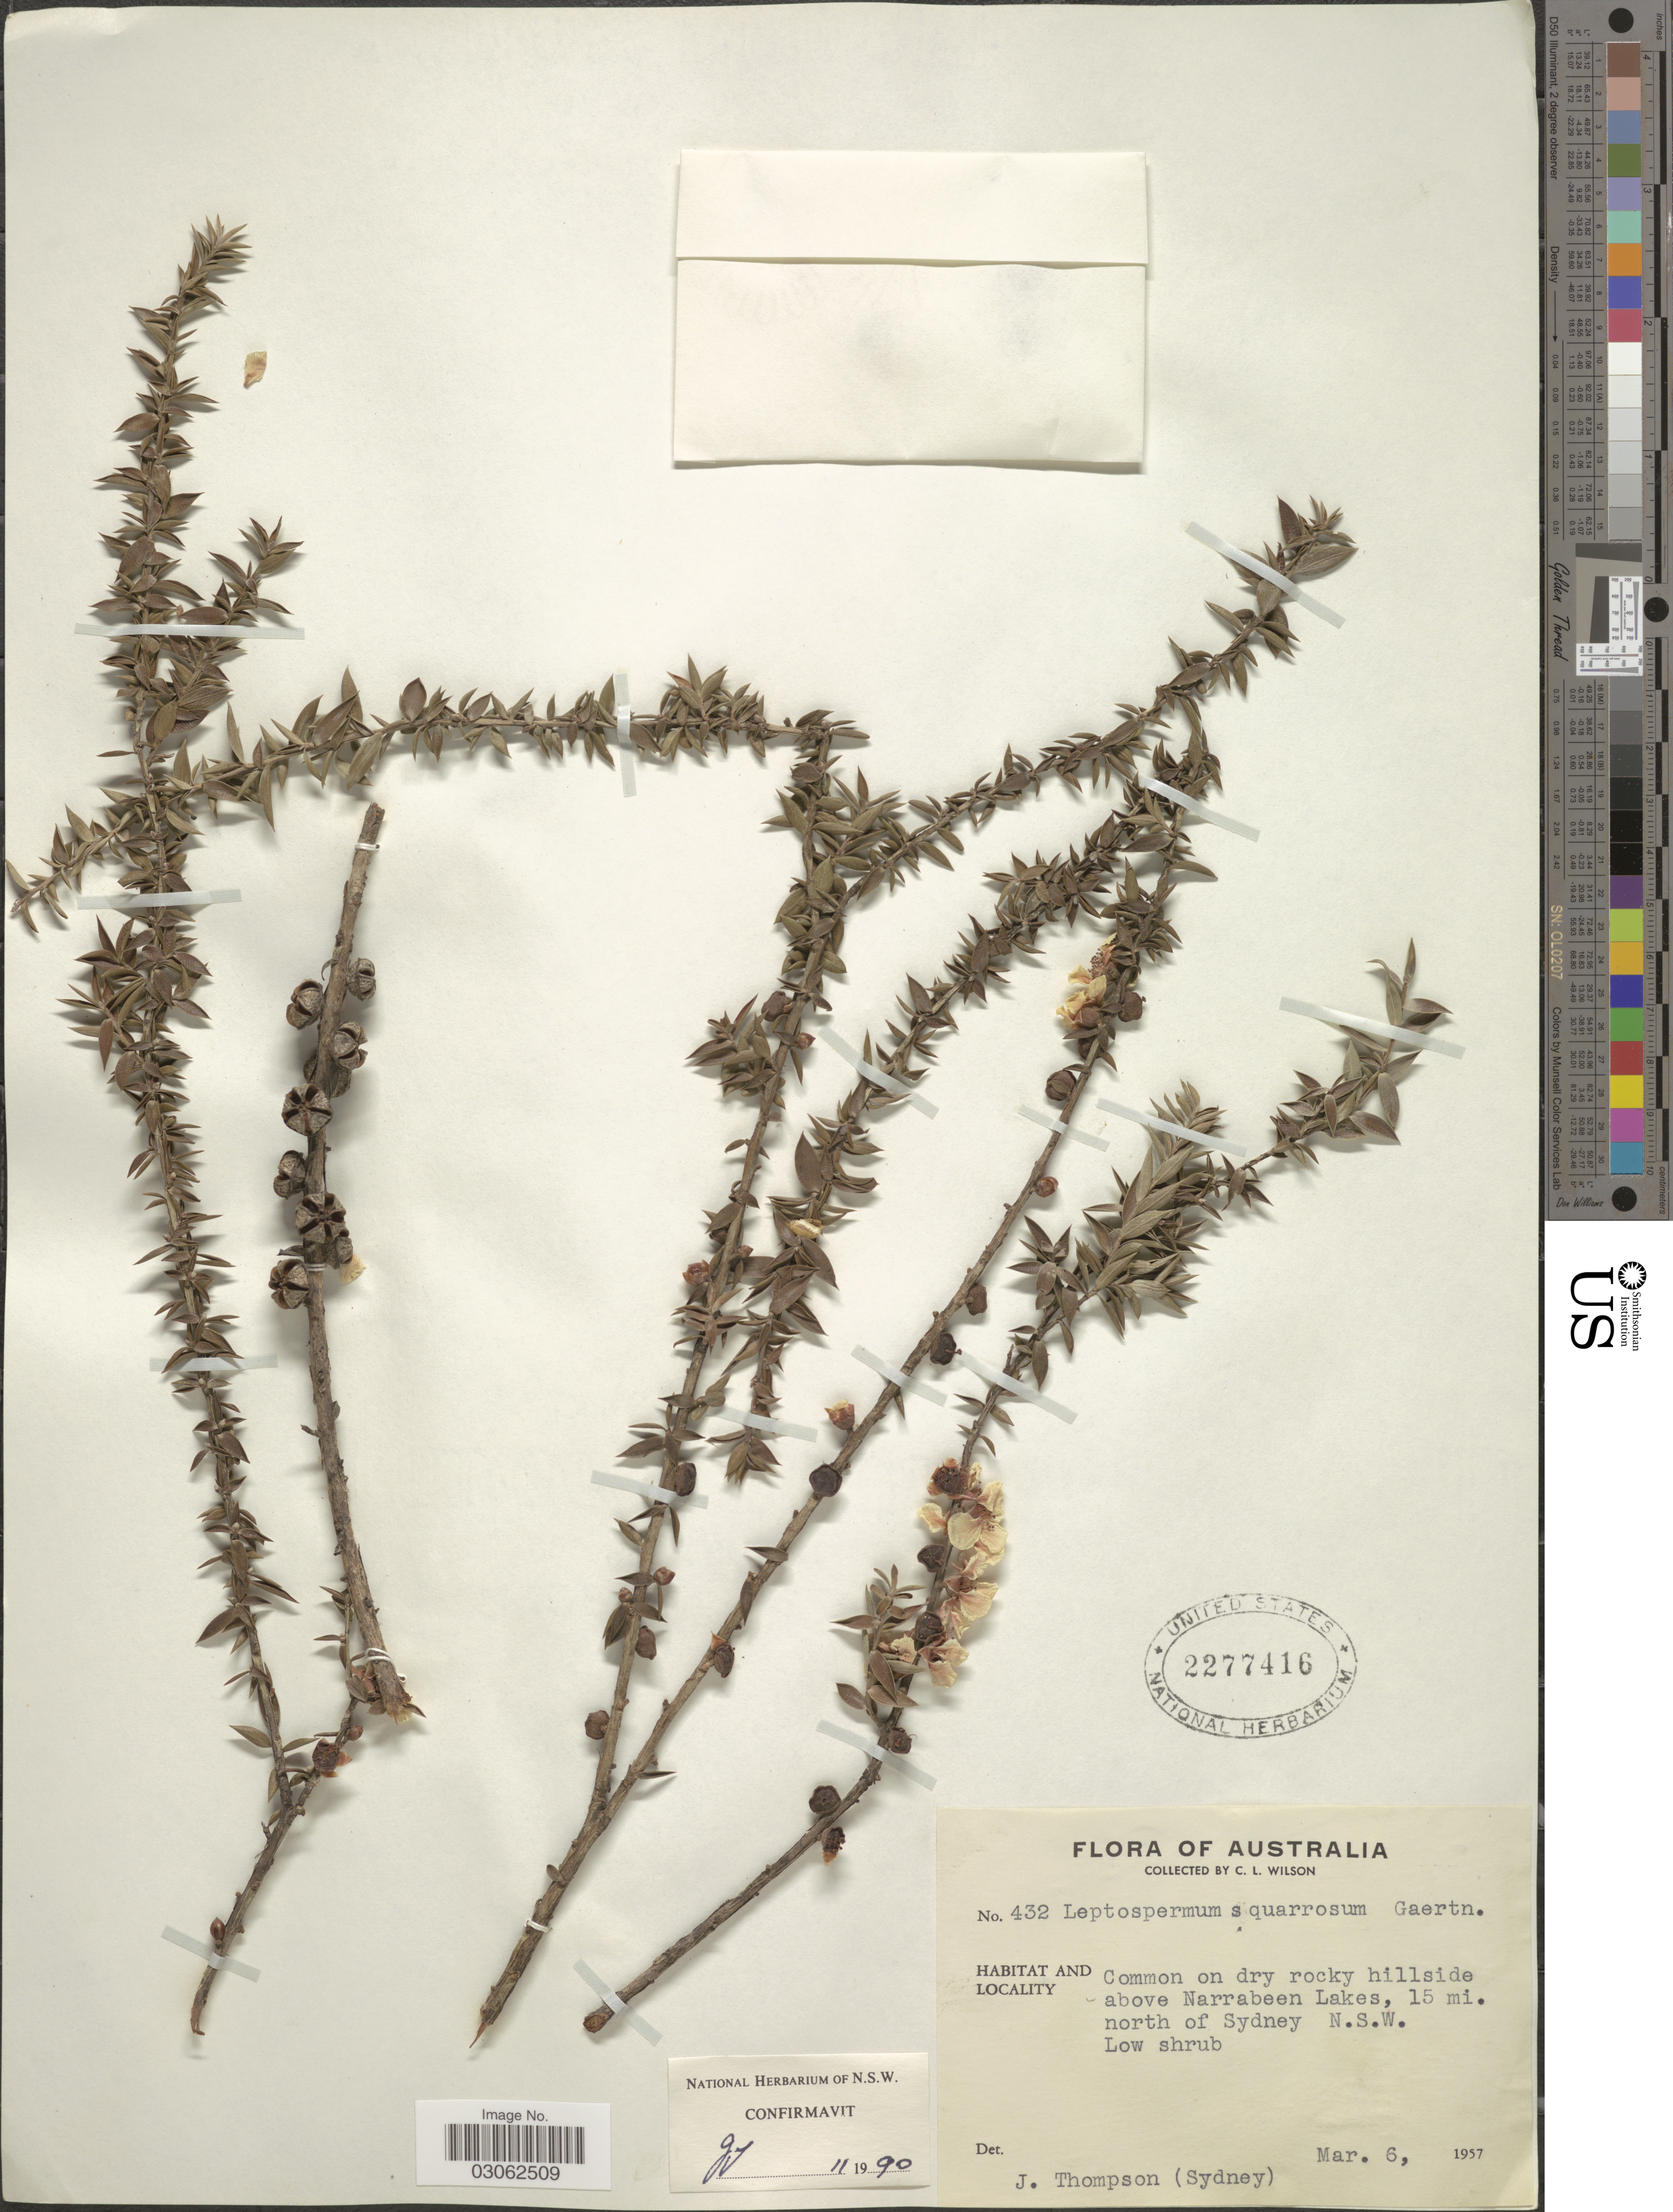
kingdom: Plantae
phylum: Tracheophyta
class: Magnoliopsida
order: Myrtales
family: Myrtaceae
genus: Leptospermum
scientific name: Leptospermum squarrosum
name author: Gaertn.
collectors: C. L. Wilson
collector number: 432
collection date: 1957-03-06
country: Australia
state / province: New South Wales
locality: Common on dry rocky hillside above Narrabeen Lakes, 15 mi. north of Sydney N.S.W.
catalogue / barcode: US 2277416